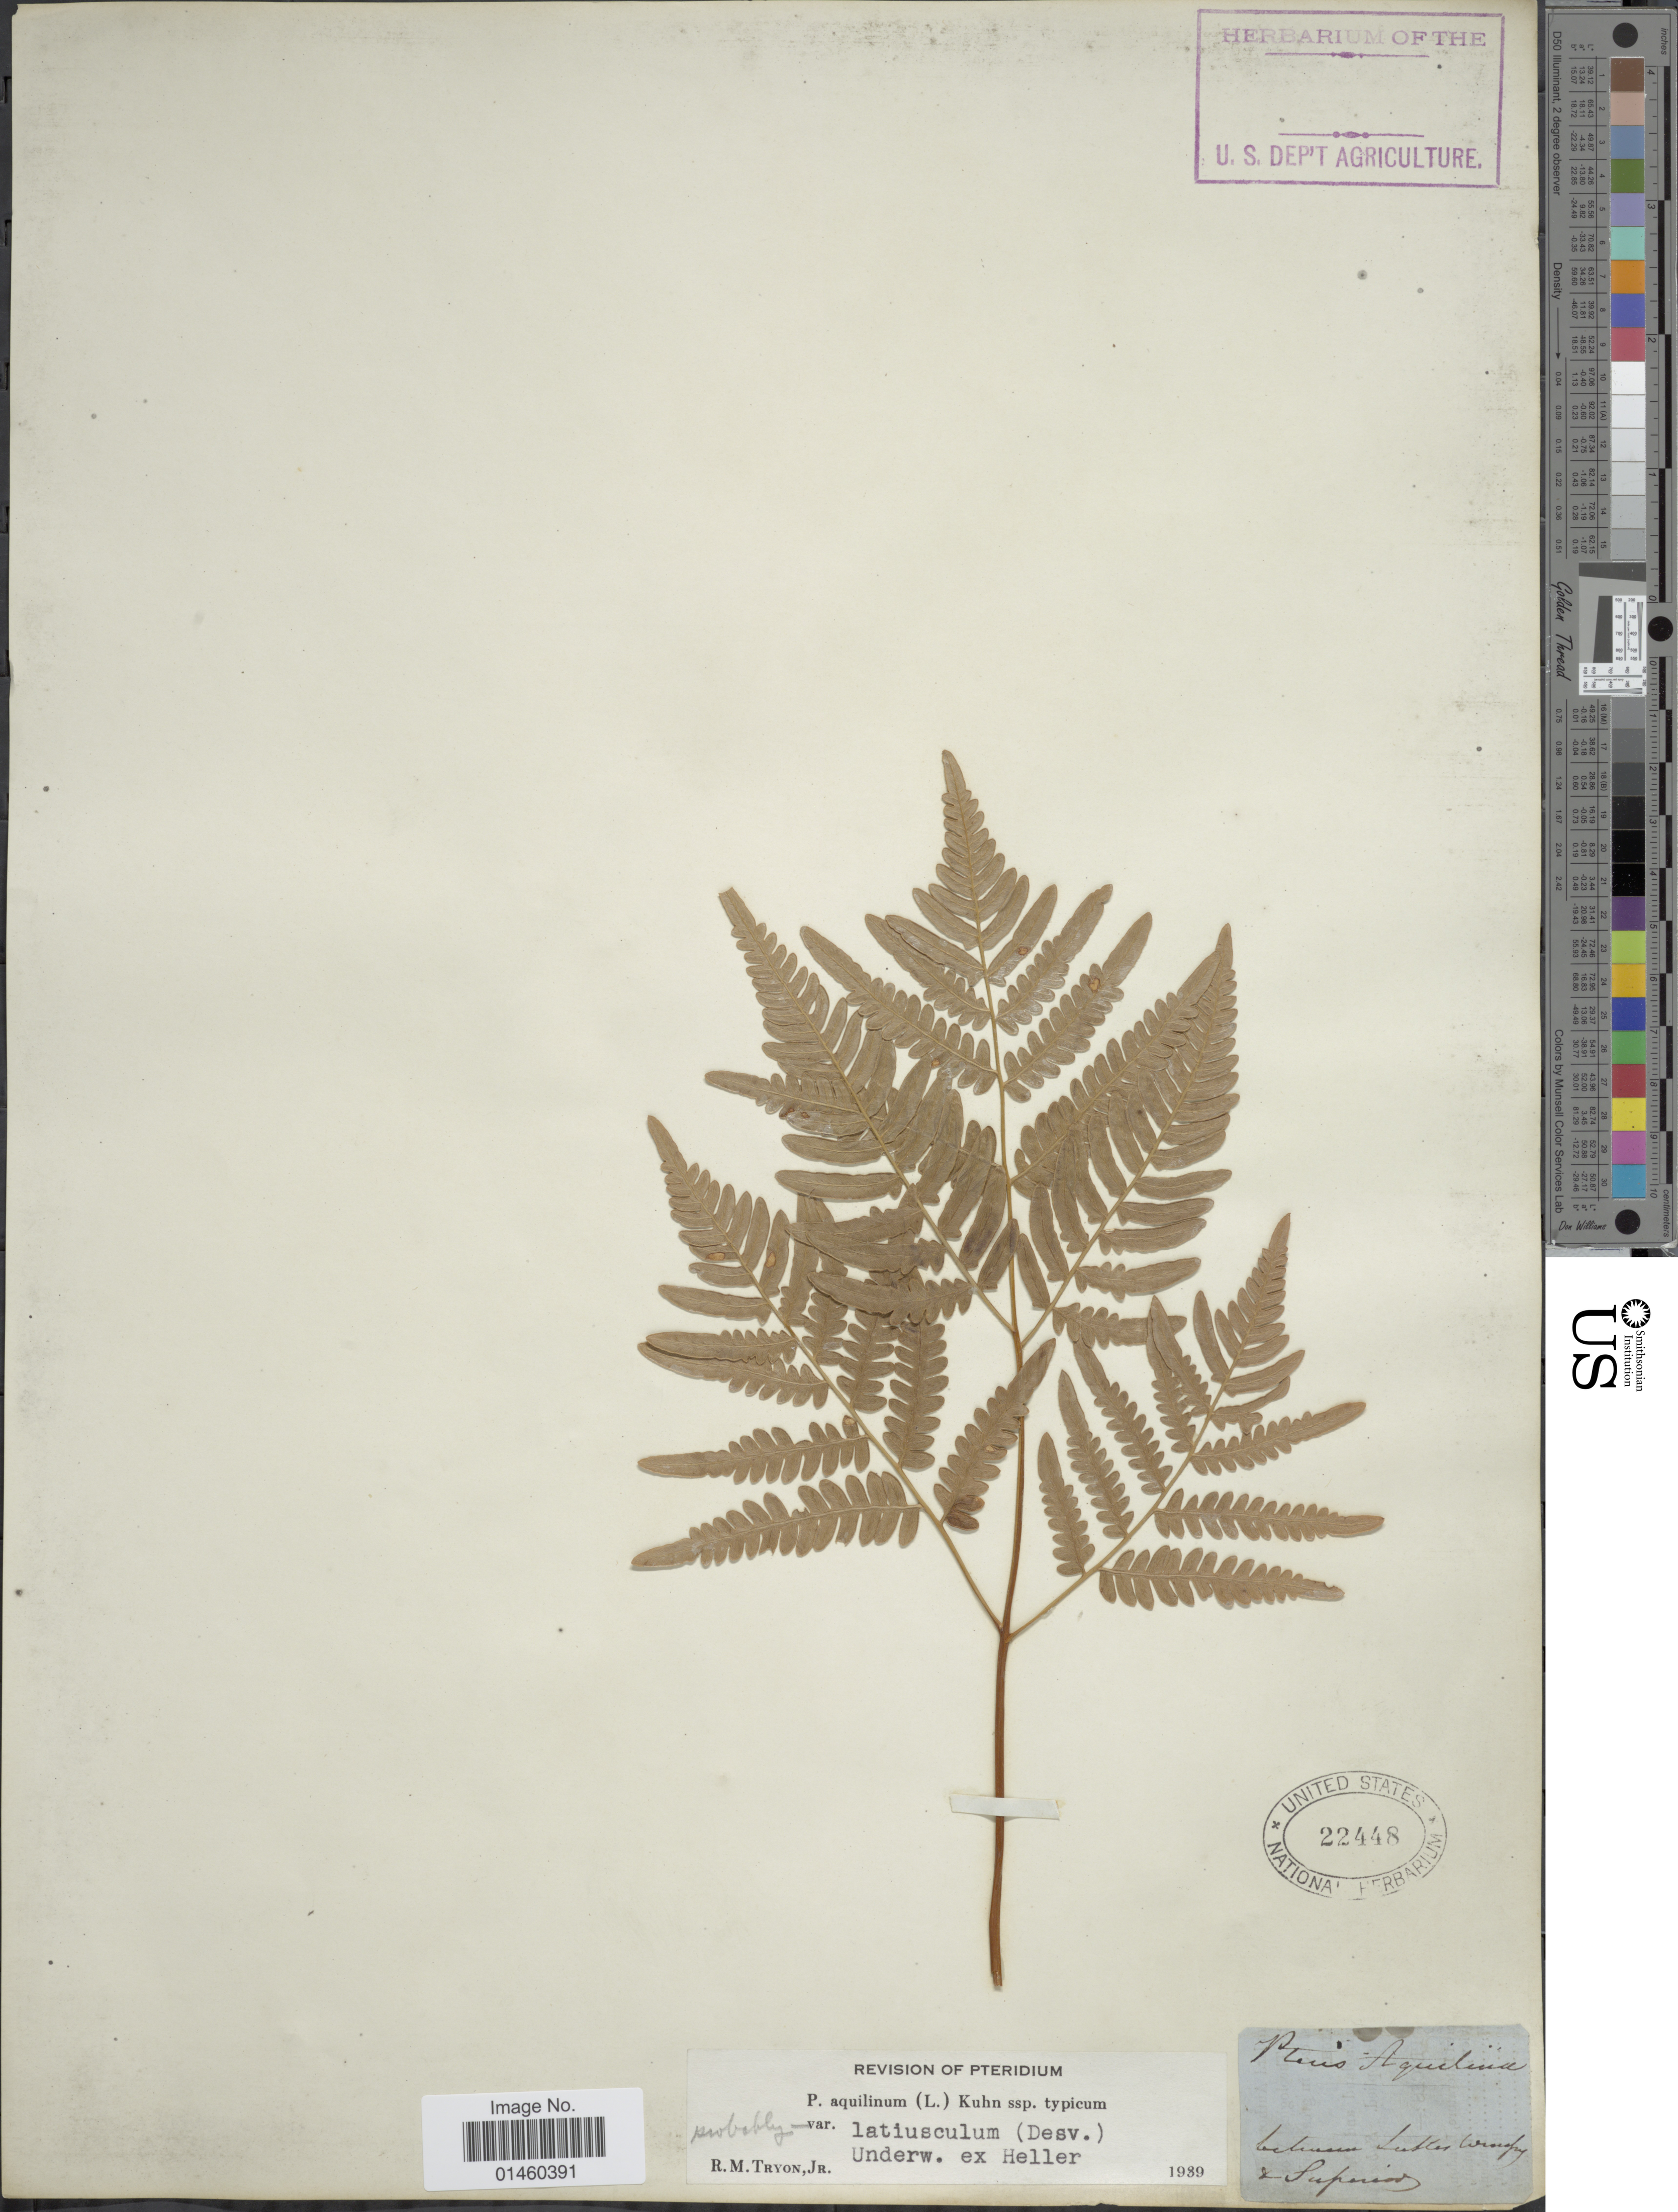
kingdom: Plantae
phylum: Tracheophyta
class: Polypodiopsida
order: Polypodiales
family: Dennstaedtiaceae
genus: Pteridium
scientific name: Pteridium aquilinum var. latiusculum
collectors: R. M. Tryon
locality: between Lakes Coronsfy + Superior [interpreted]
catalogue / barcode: US 22448